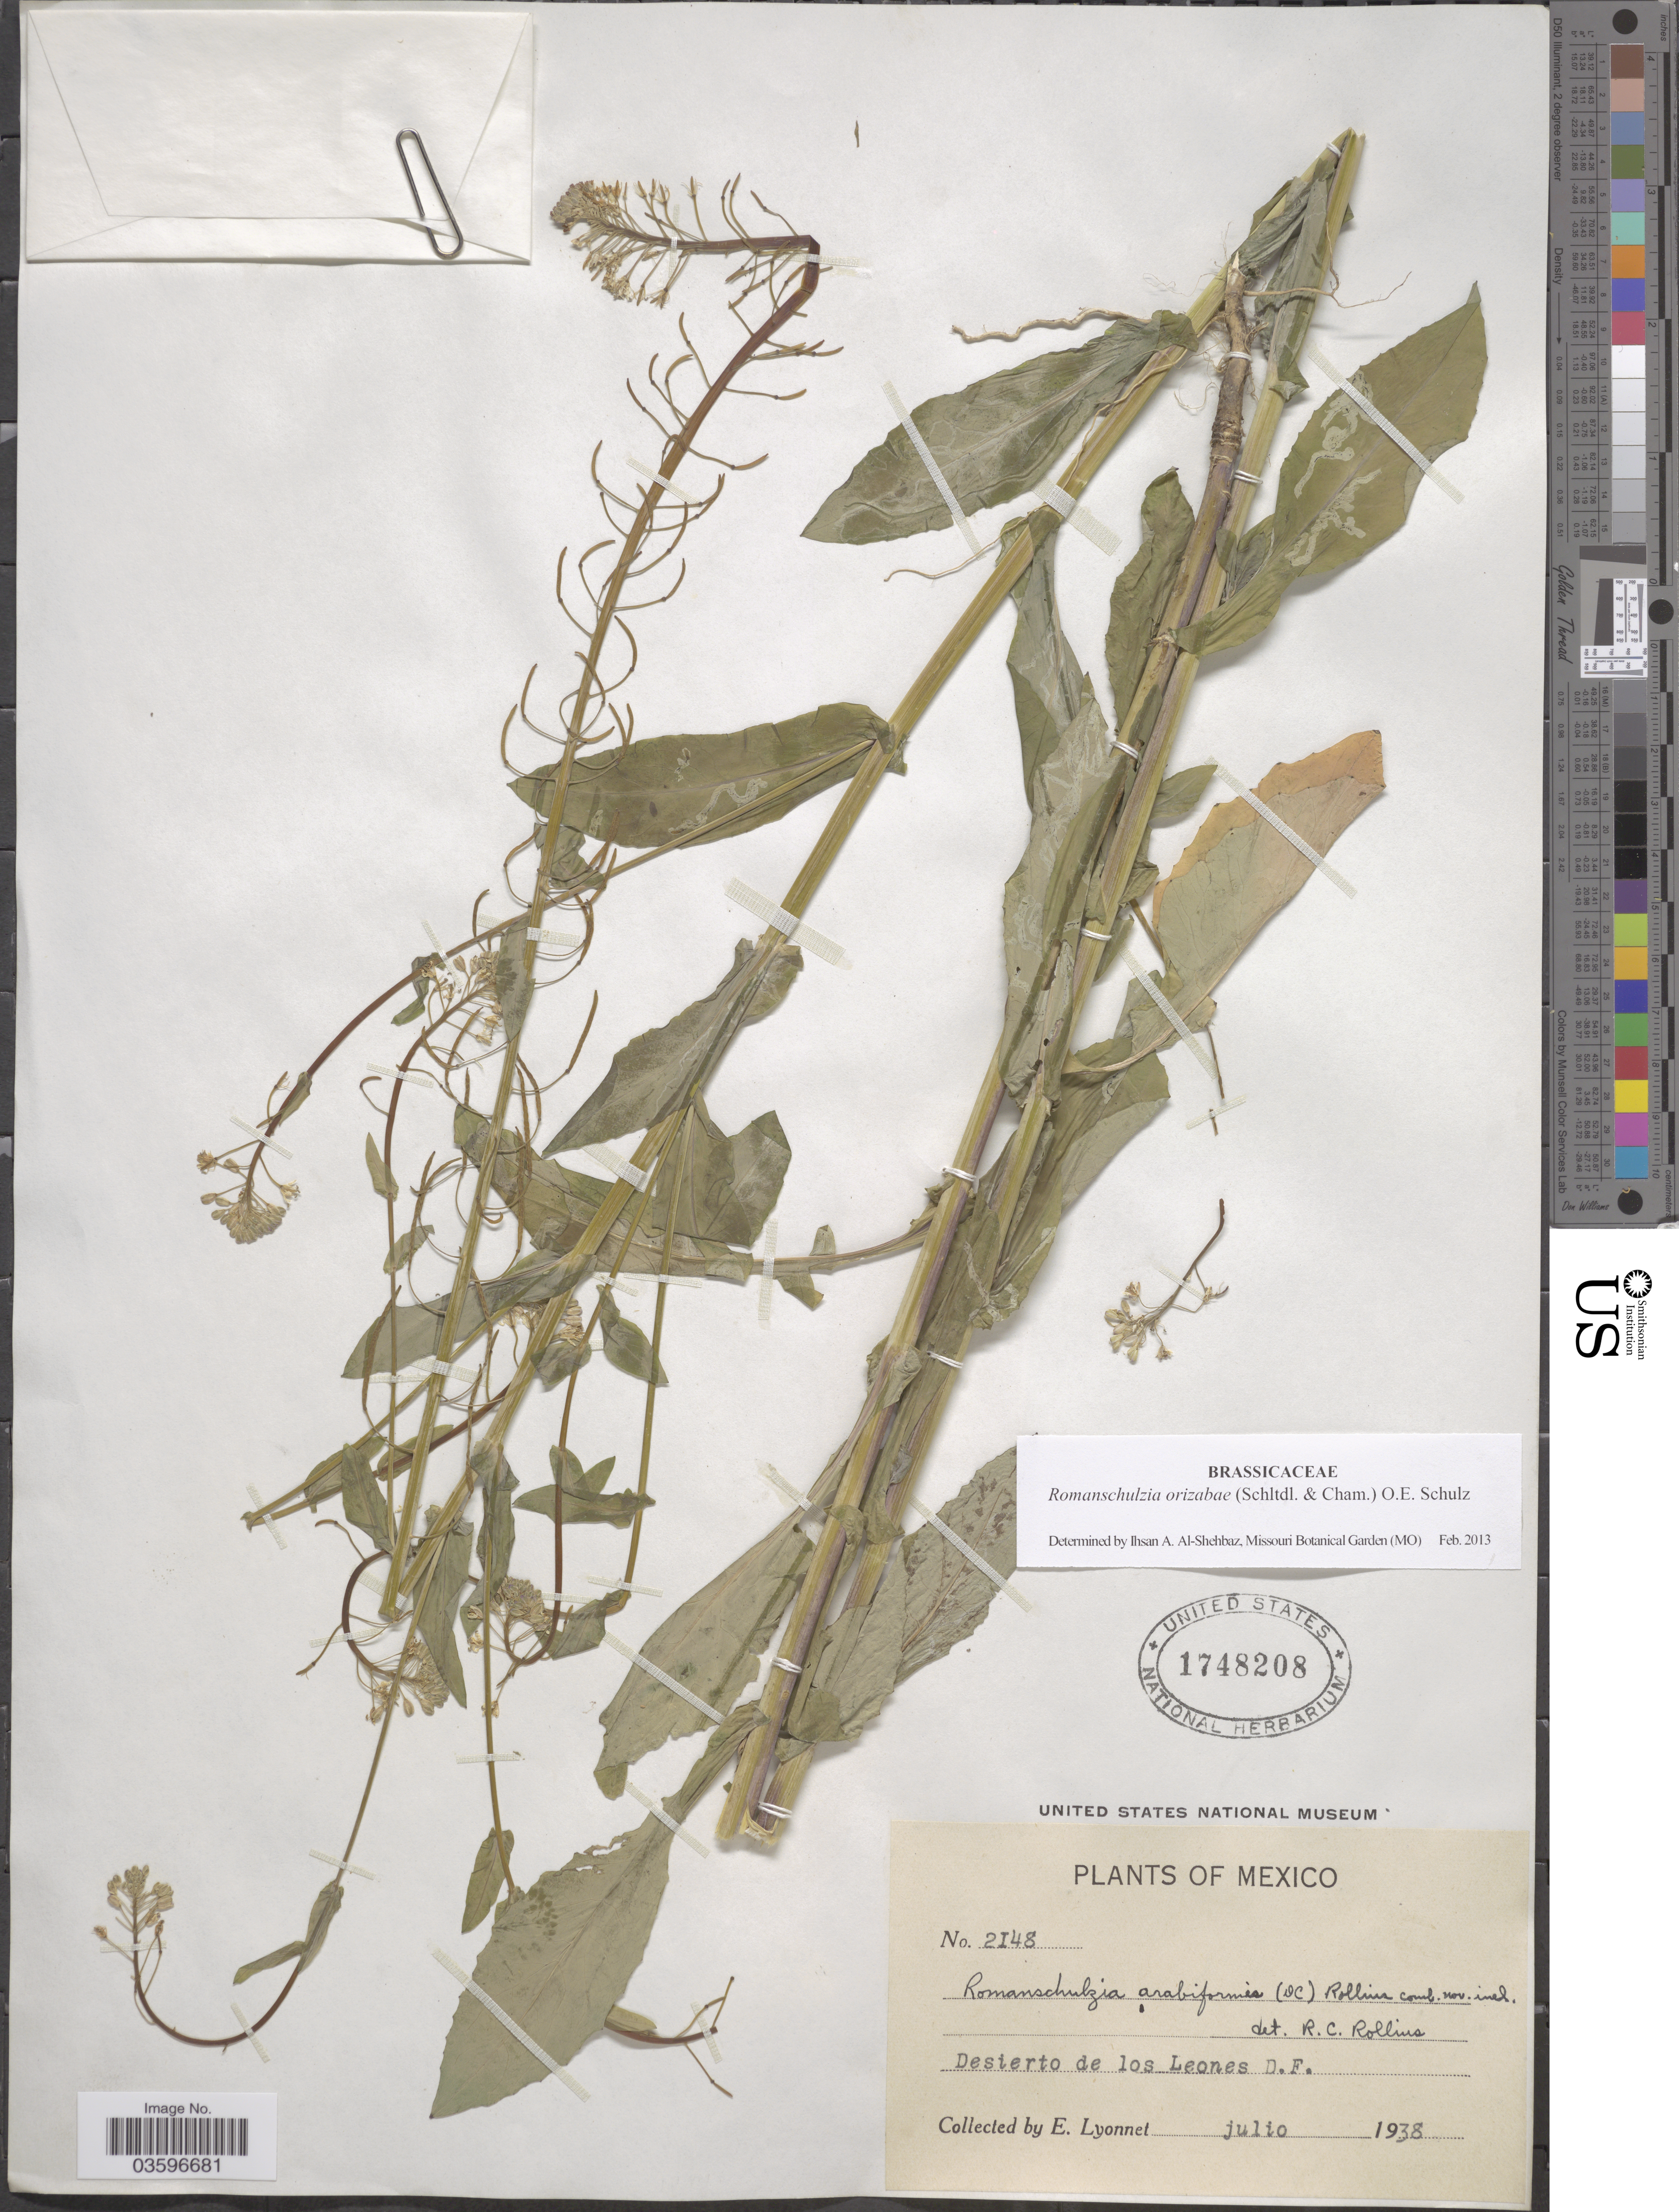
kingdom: Plantae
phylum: Tracheophyta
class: Magnoliopsida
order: Brassicales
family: Brassicaceae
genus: Romanschulzia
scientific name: Romanschulzia orizabae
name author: (Schltdl. & Cham.) O.E. Schulz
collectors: E. Lyonnet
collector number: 2148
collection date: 1938-07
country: Mexico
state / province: Distrito Federal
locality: Desierto de los Leones.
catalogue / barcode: US 1748208